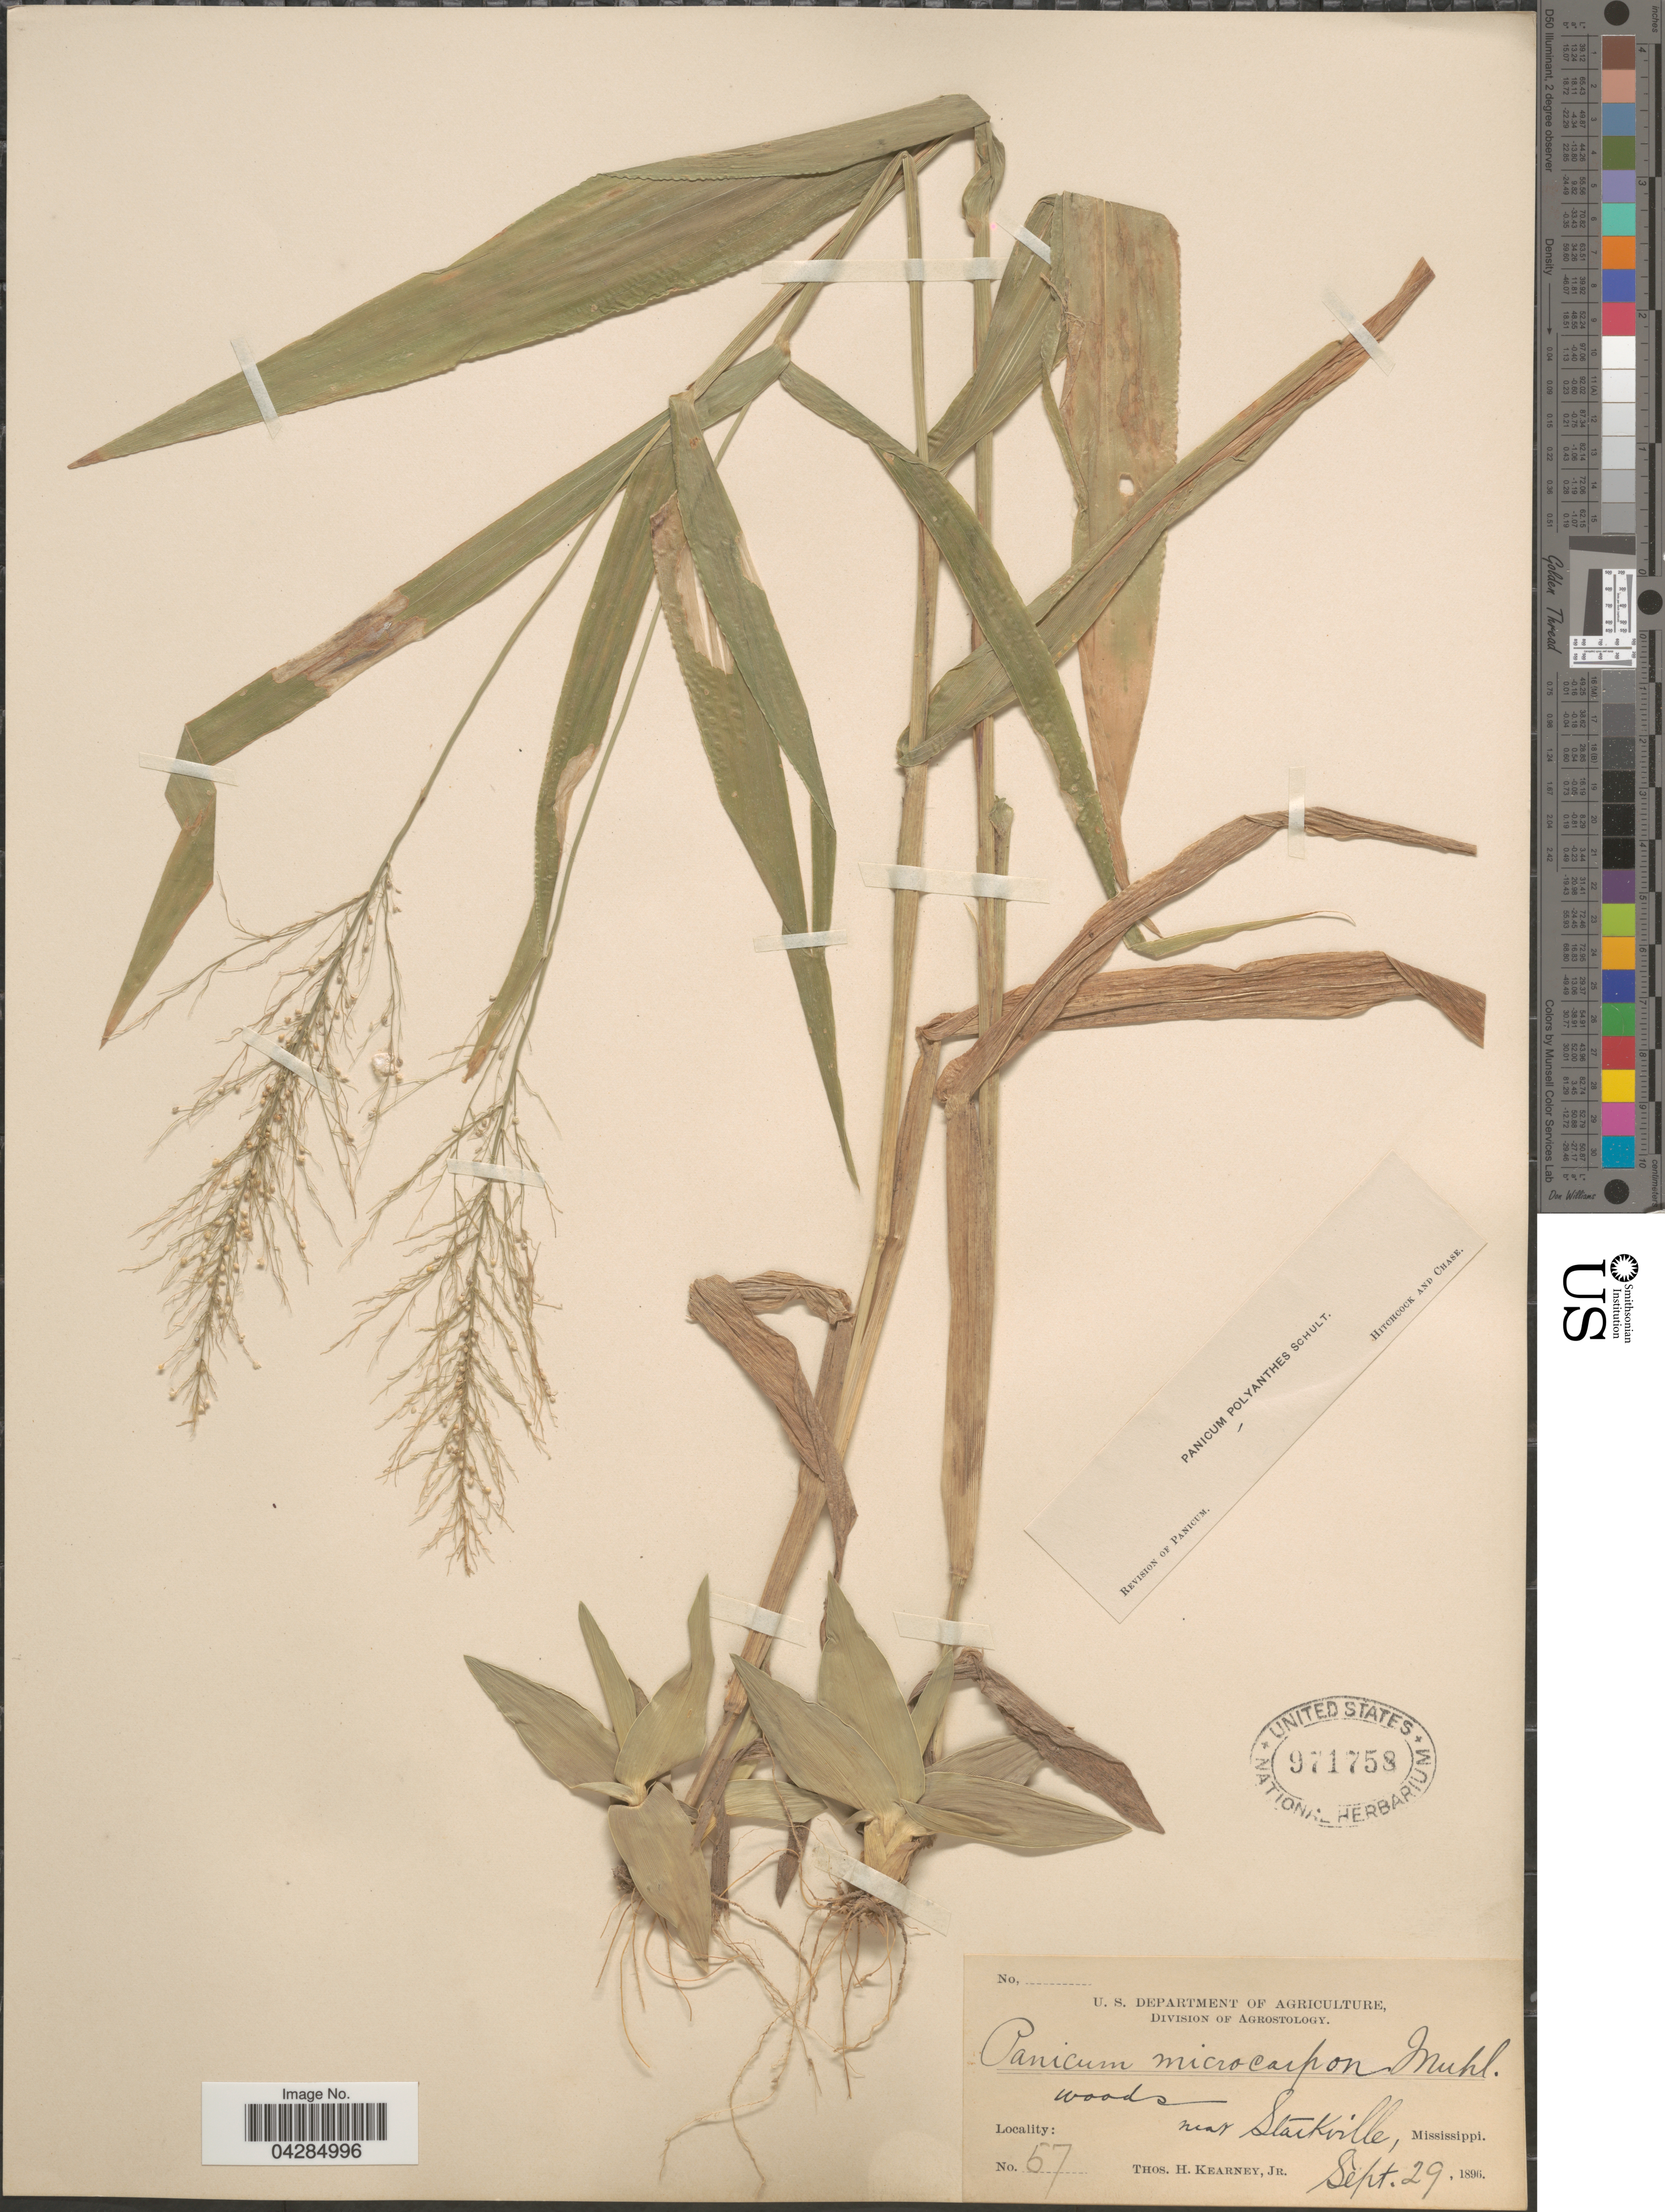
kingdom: Plantae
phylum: Tracheophyta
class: Liliopsida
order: Poales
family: Poaceae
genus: Dichanthelium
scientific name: Dichanthelium portoricense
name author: (Desv. ex Ham.) B.F. Hansen & Wunderlin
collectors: T. H. Kearney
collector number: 57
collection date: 1896-09-29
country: United States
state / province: Mississippi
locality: Near Starkville.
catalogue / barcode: US 971758